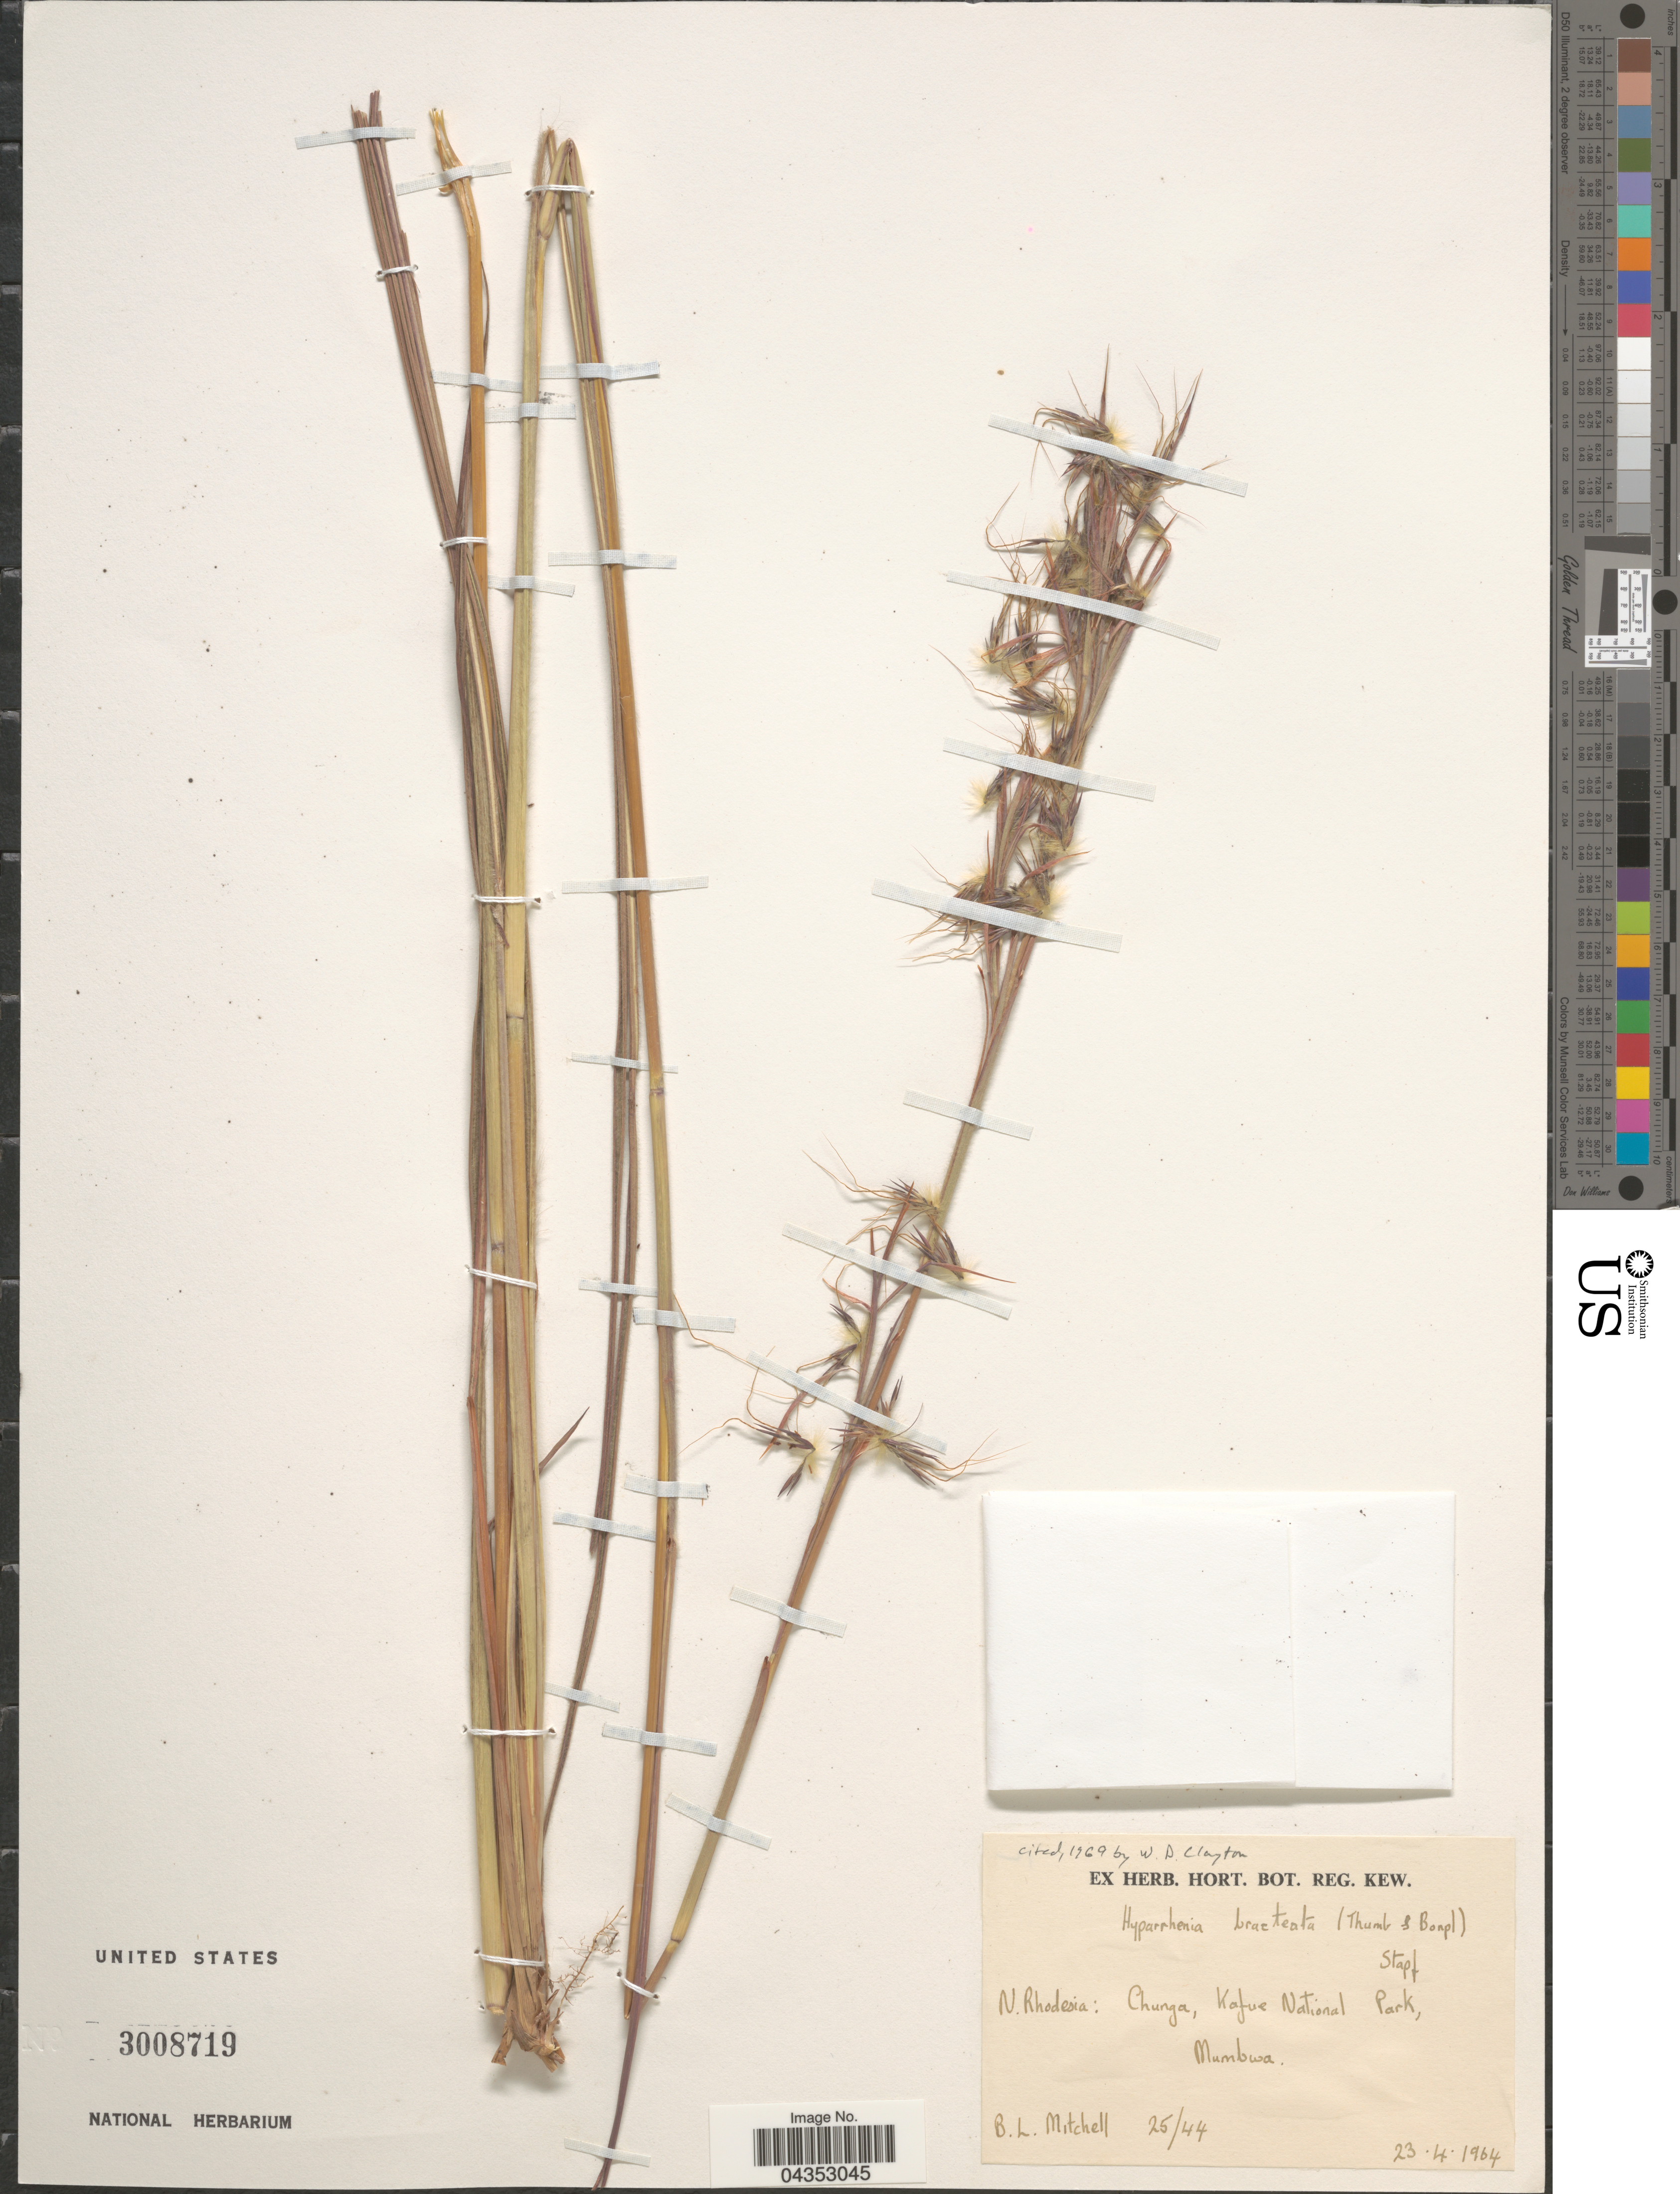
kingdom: Plantae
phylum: Tracheophyta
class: Liliopsida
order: Poales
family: Poaceae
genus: Hyparrhenia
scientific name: Hyparrhenia bracteata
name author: (Humb. & Bonpl.) Stapf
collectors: B. Mitchell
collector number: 25/44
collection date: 1964-04-23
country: Zambia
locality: N. Rhodesia: Chunga, Kafne National Park, Mumbwa.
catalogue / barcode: US 3008719